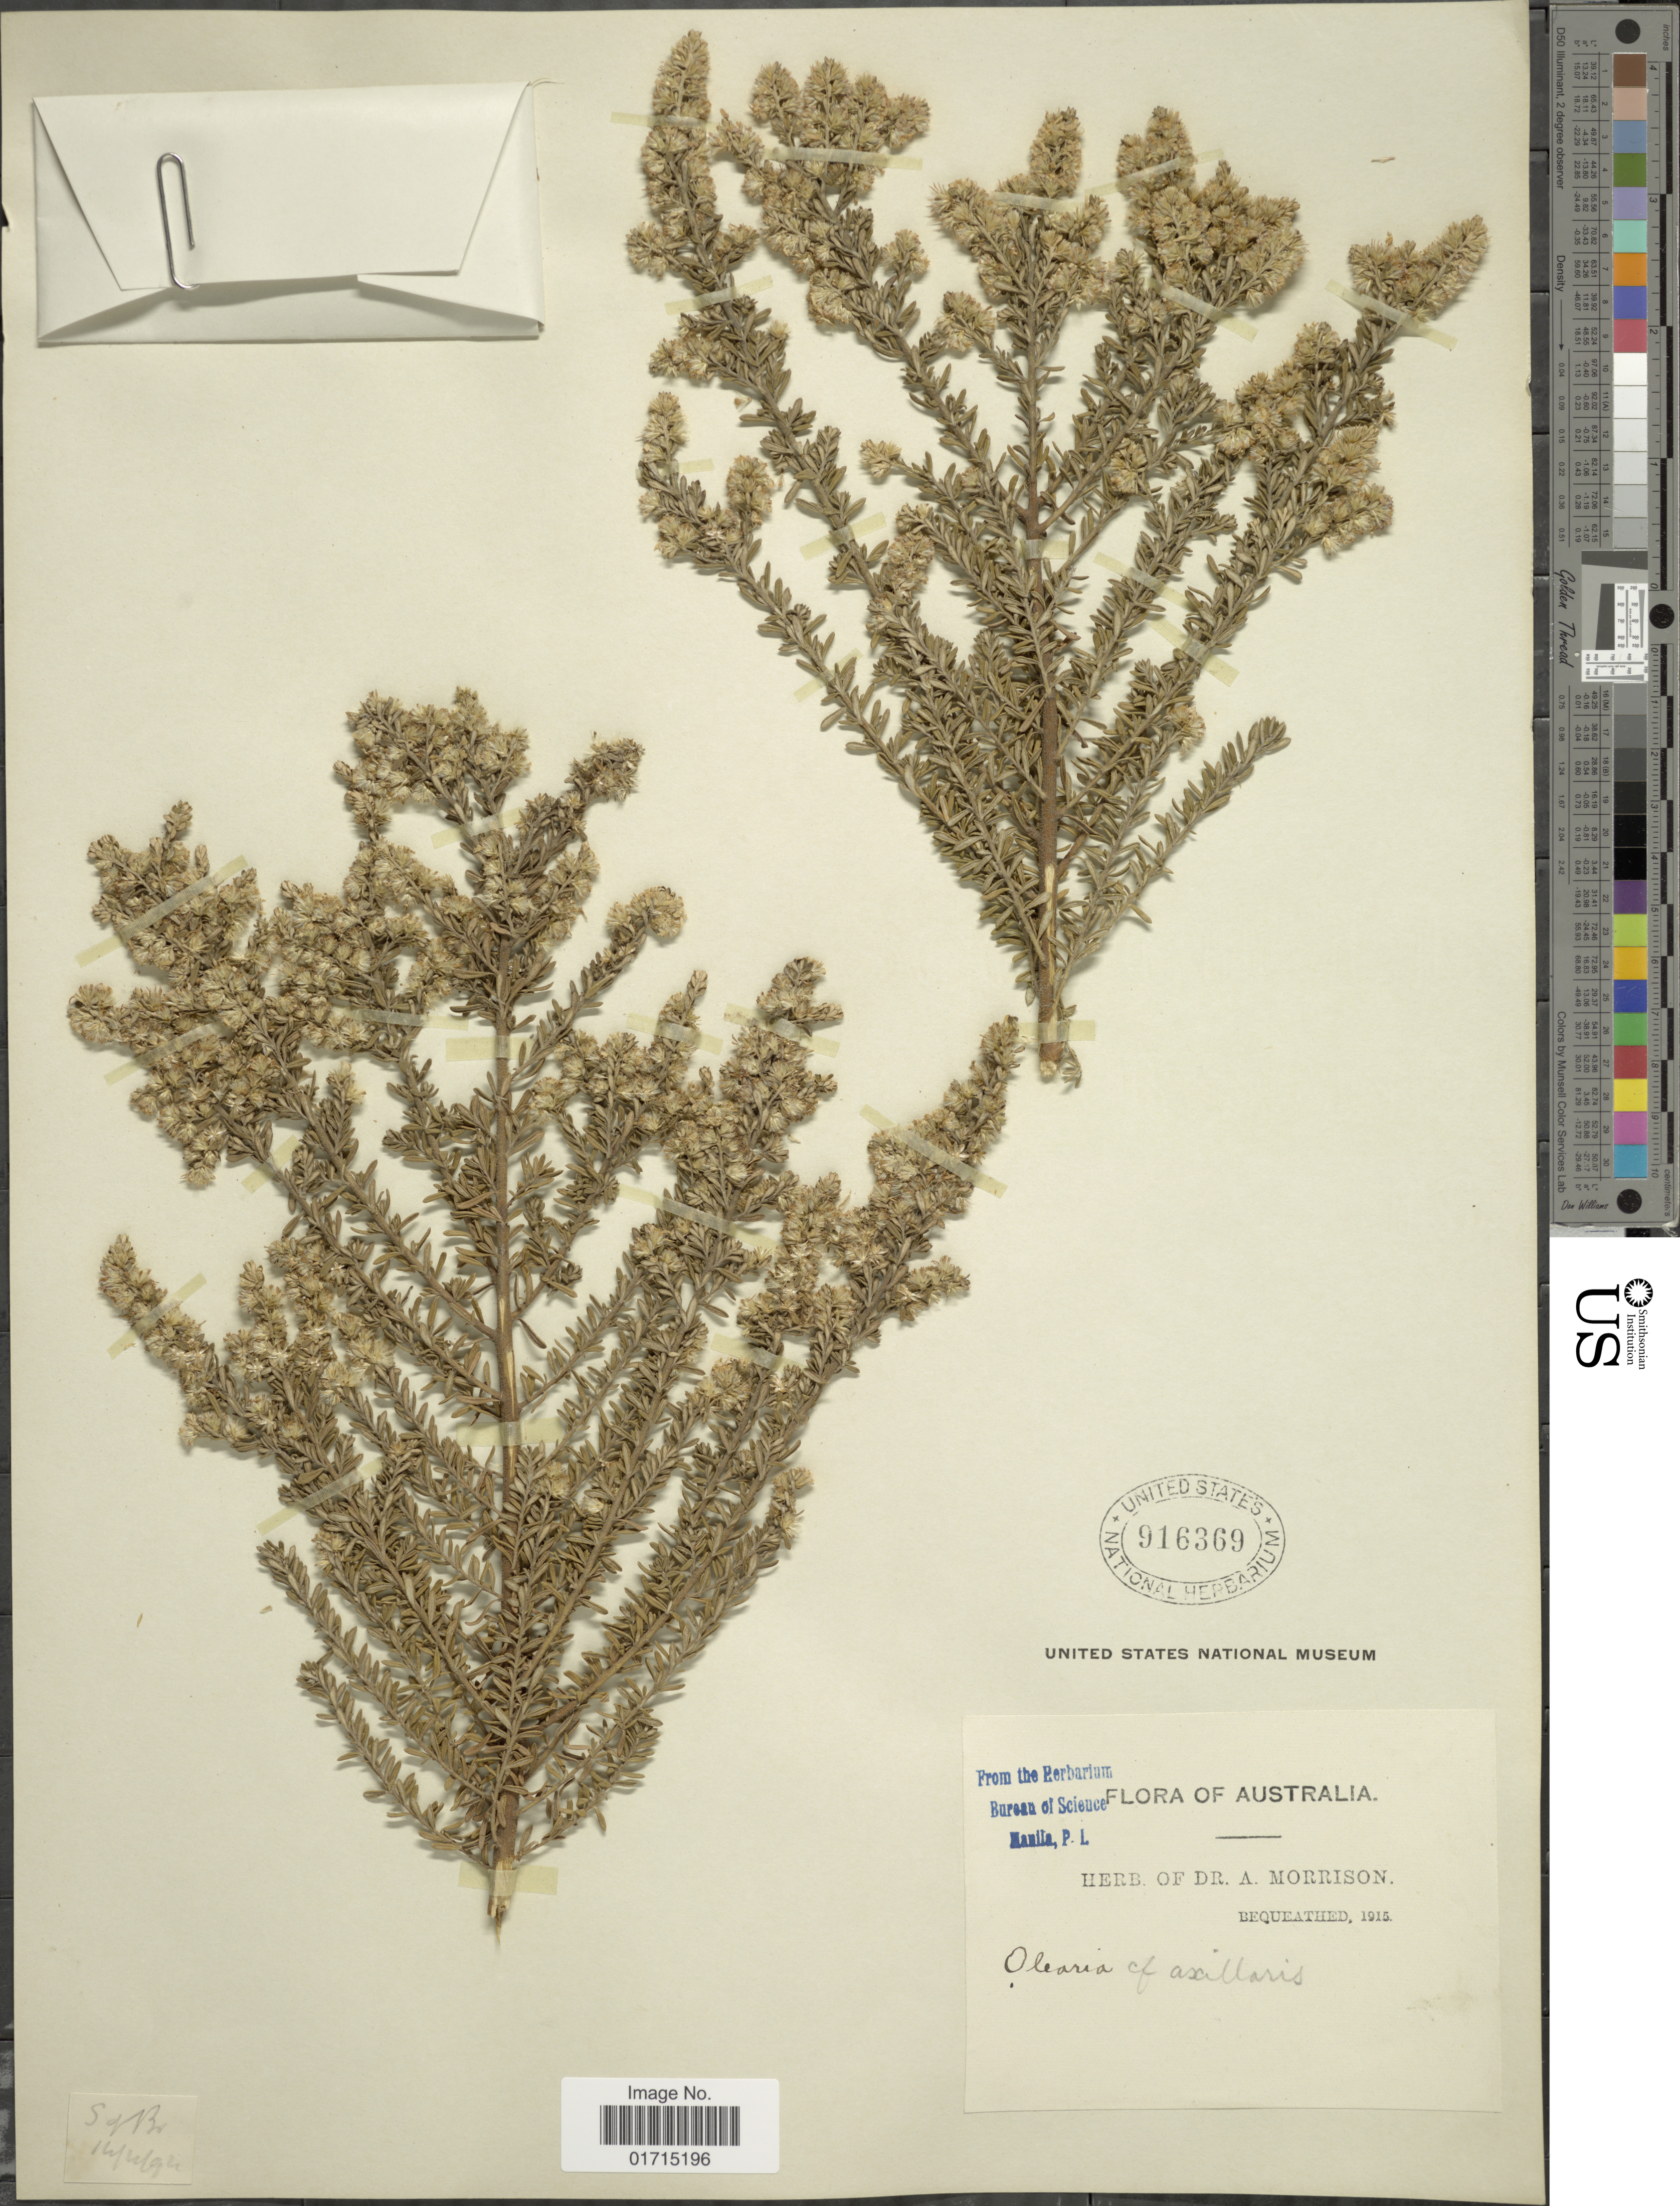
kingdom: Plantae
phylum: Tracheophyta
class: Magnoliopsida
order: Asterales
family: Asteraceae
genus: Olearia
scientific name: Olearia axillaris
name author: (DC.) F. Muell. ex Benth.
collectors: ex herb. Dr. A. Morrison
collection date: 1915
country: Australia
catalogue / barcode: US 916369